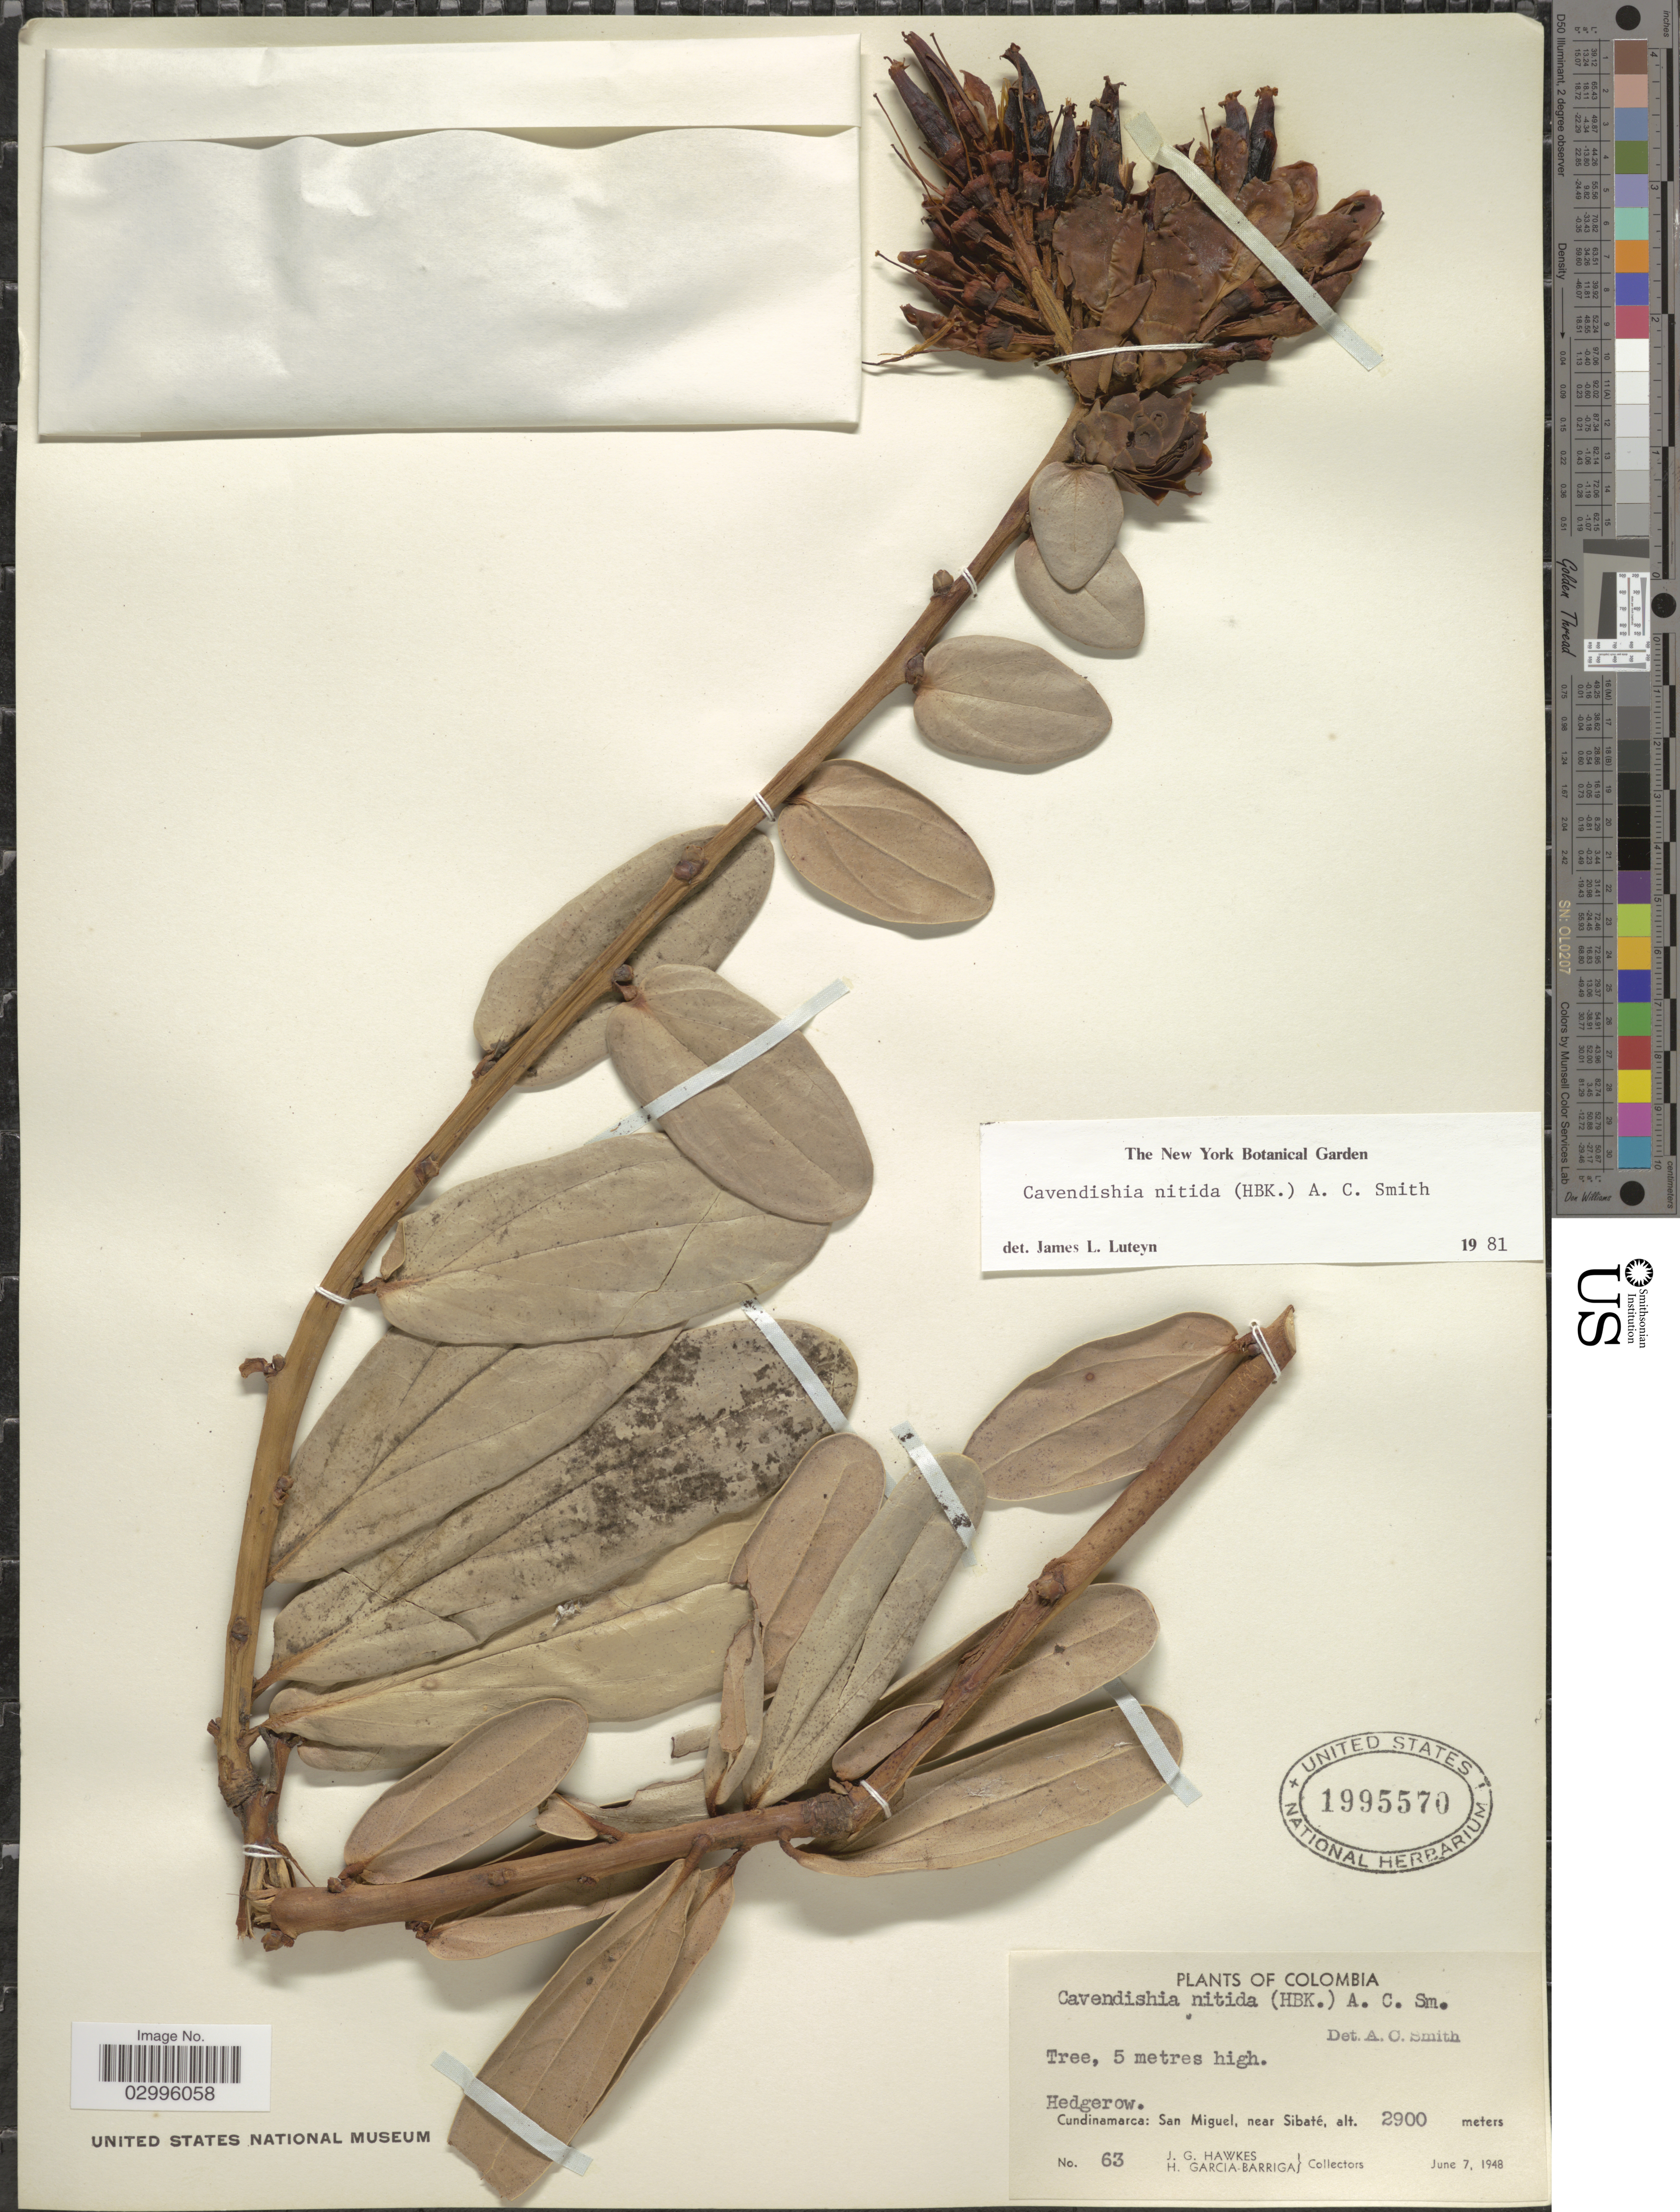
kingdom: Plantae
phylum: Tracheophyta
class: Magnoliopsida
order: Ericales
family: Ericaceae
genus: Cavendishia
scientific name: Cavendishia nitida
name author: (Kunth) A.C. Sm.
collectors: J. Hawkes & H. García Barriga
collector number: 63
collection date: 1948-06-07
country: Colombia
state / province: Cundinamarca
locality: San Miguel, near Sibaté.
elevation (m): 2900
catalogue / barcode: US 1995570